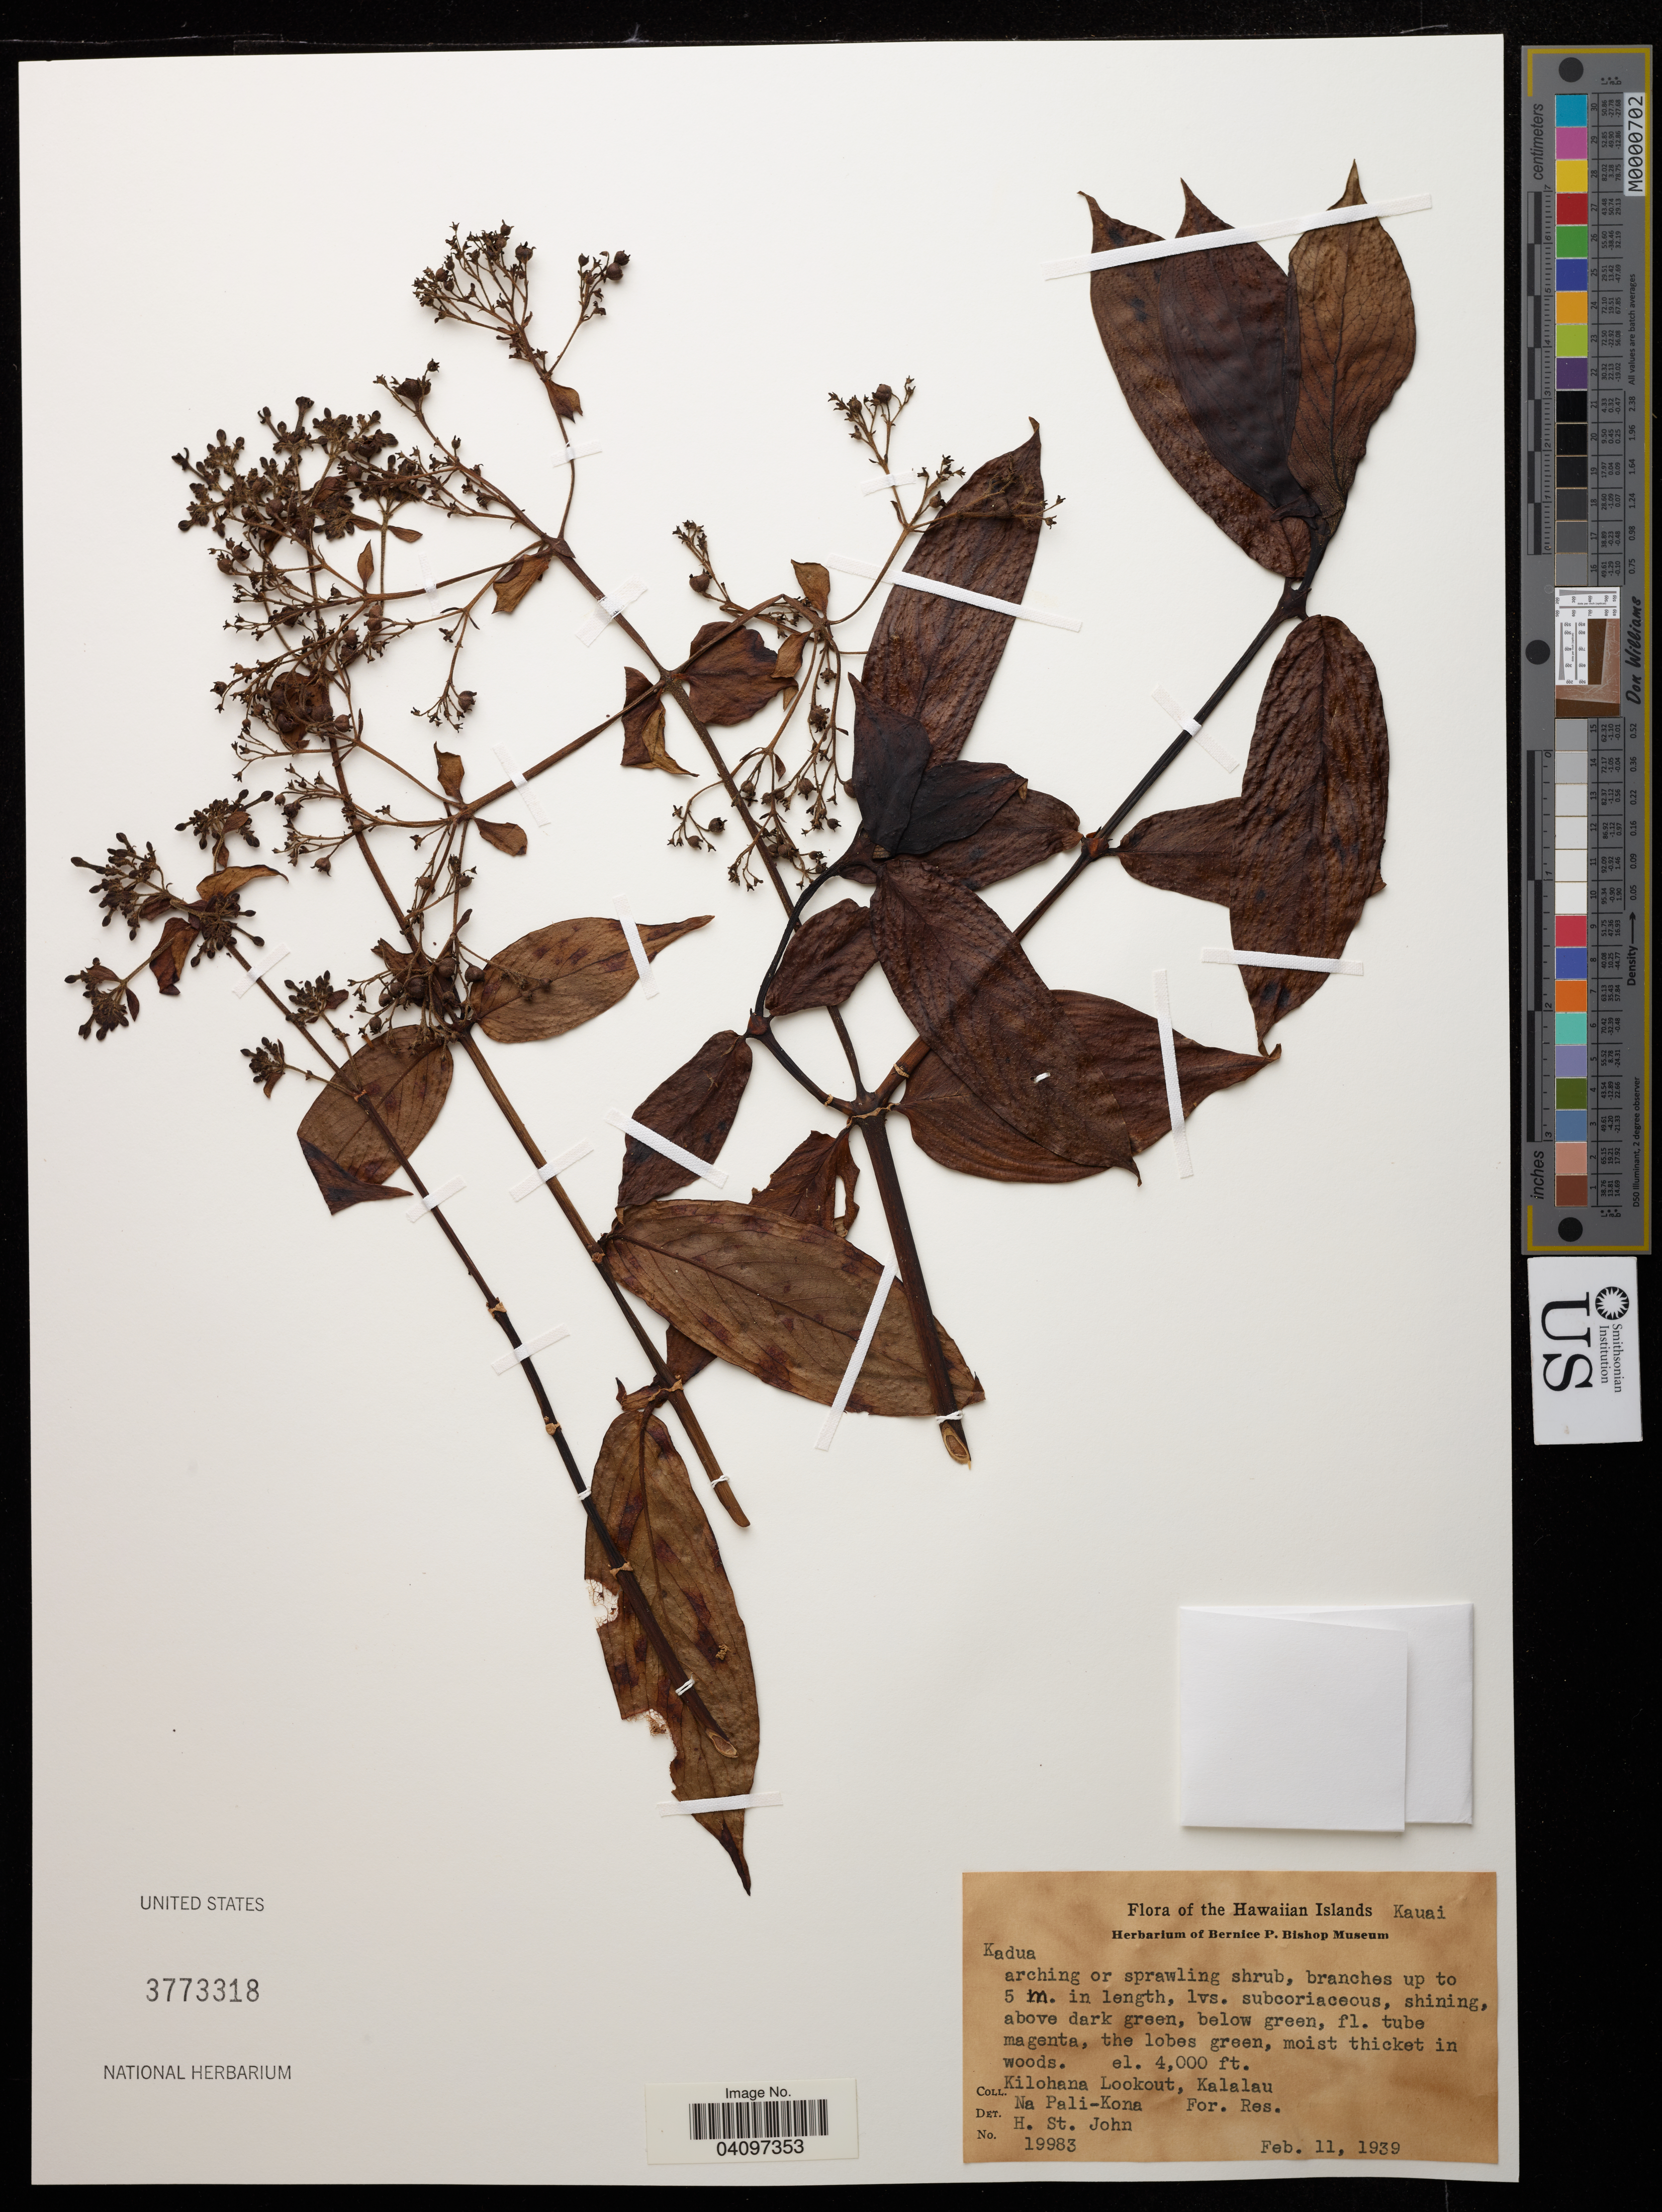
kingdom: Plantae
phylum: Tracheophyta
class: Magnoliopsida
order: Gentianales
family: Rubiaceae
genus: Kadua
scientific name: Kadua foggiana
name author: (Fosberg) W.L. Wagner & Lorence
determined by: Kennedy, B.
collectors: H. St. John, Baxter & -- Williams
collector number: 19983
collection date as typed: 11 Feb 1939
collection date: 1939-02-11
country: United States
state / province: Hawaii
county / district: Kauai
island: Kaua'i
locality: Kalalau, Kilohana Lookout, Na Pali-Kona Forestry Reserve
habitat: Moist thicket in woods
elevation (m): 1219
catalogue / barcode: US 3773318